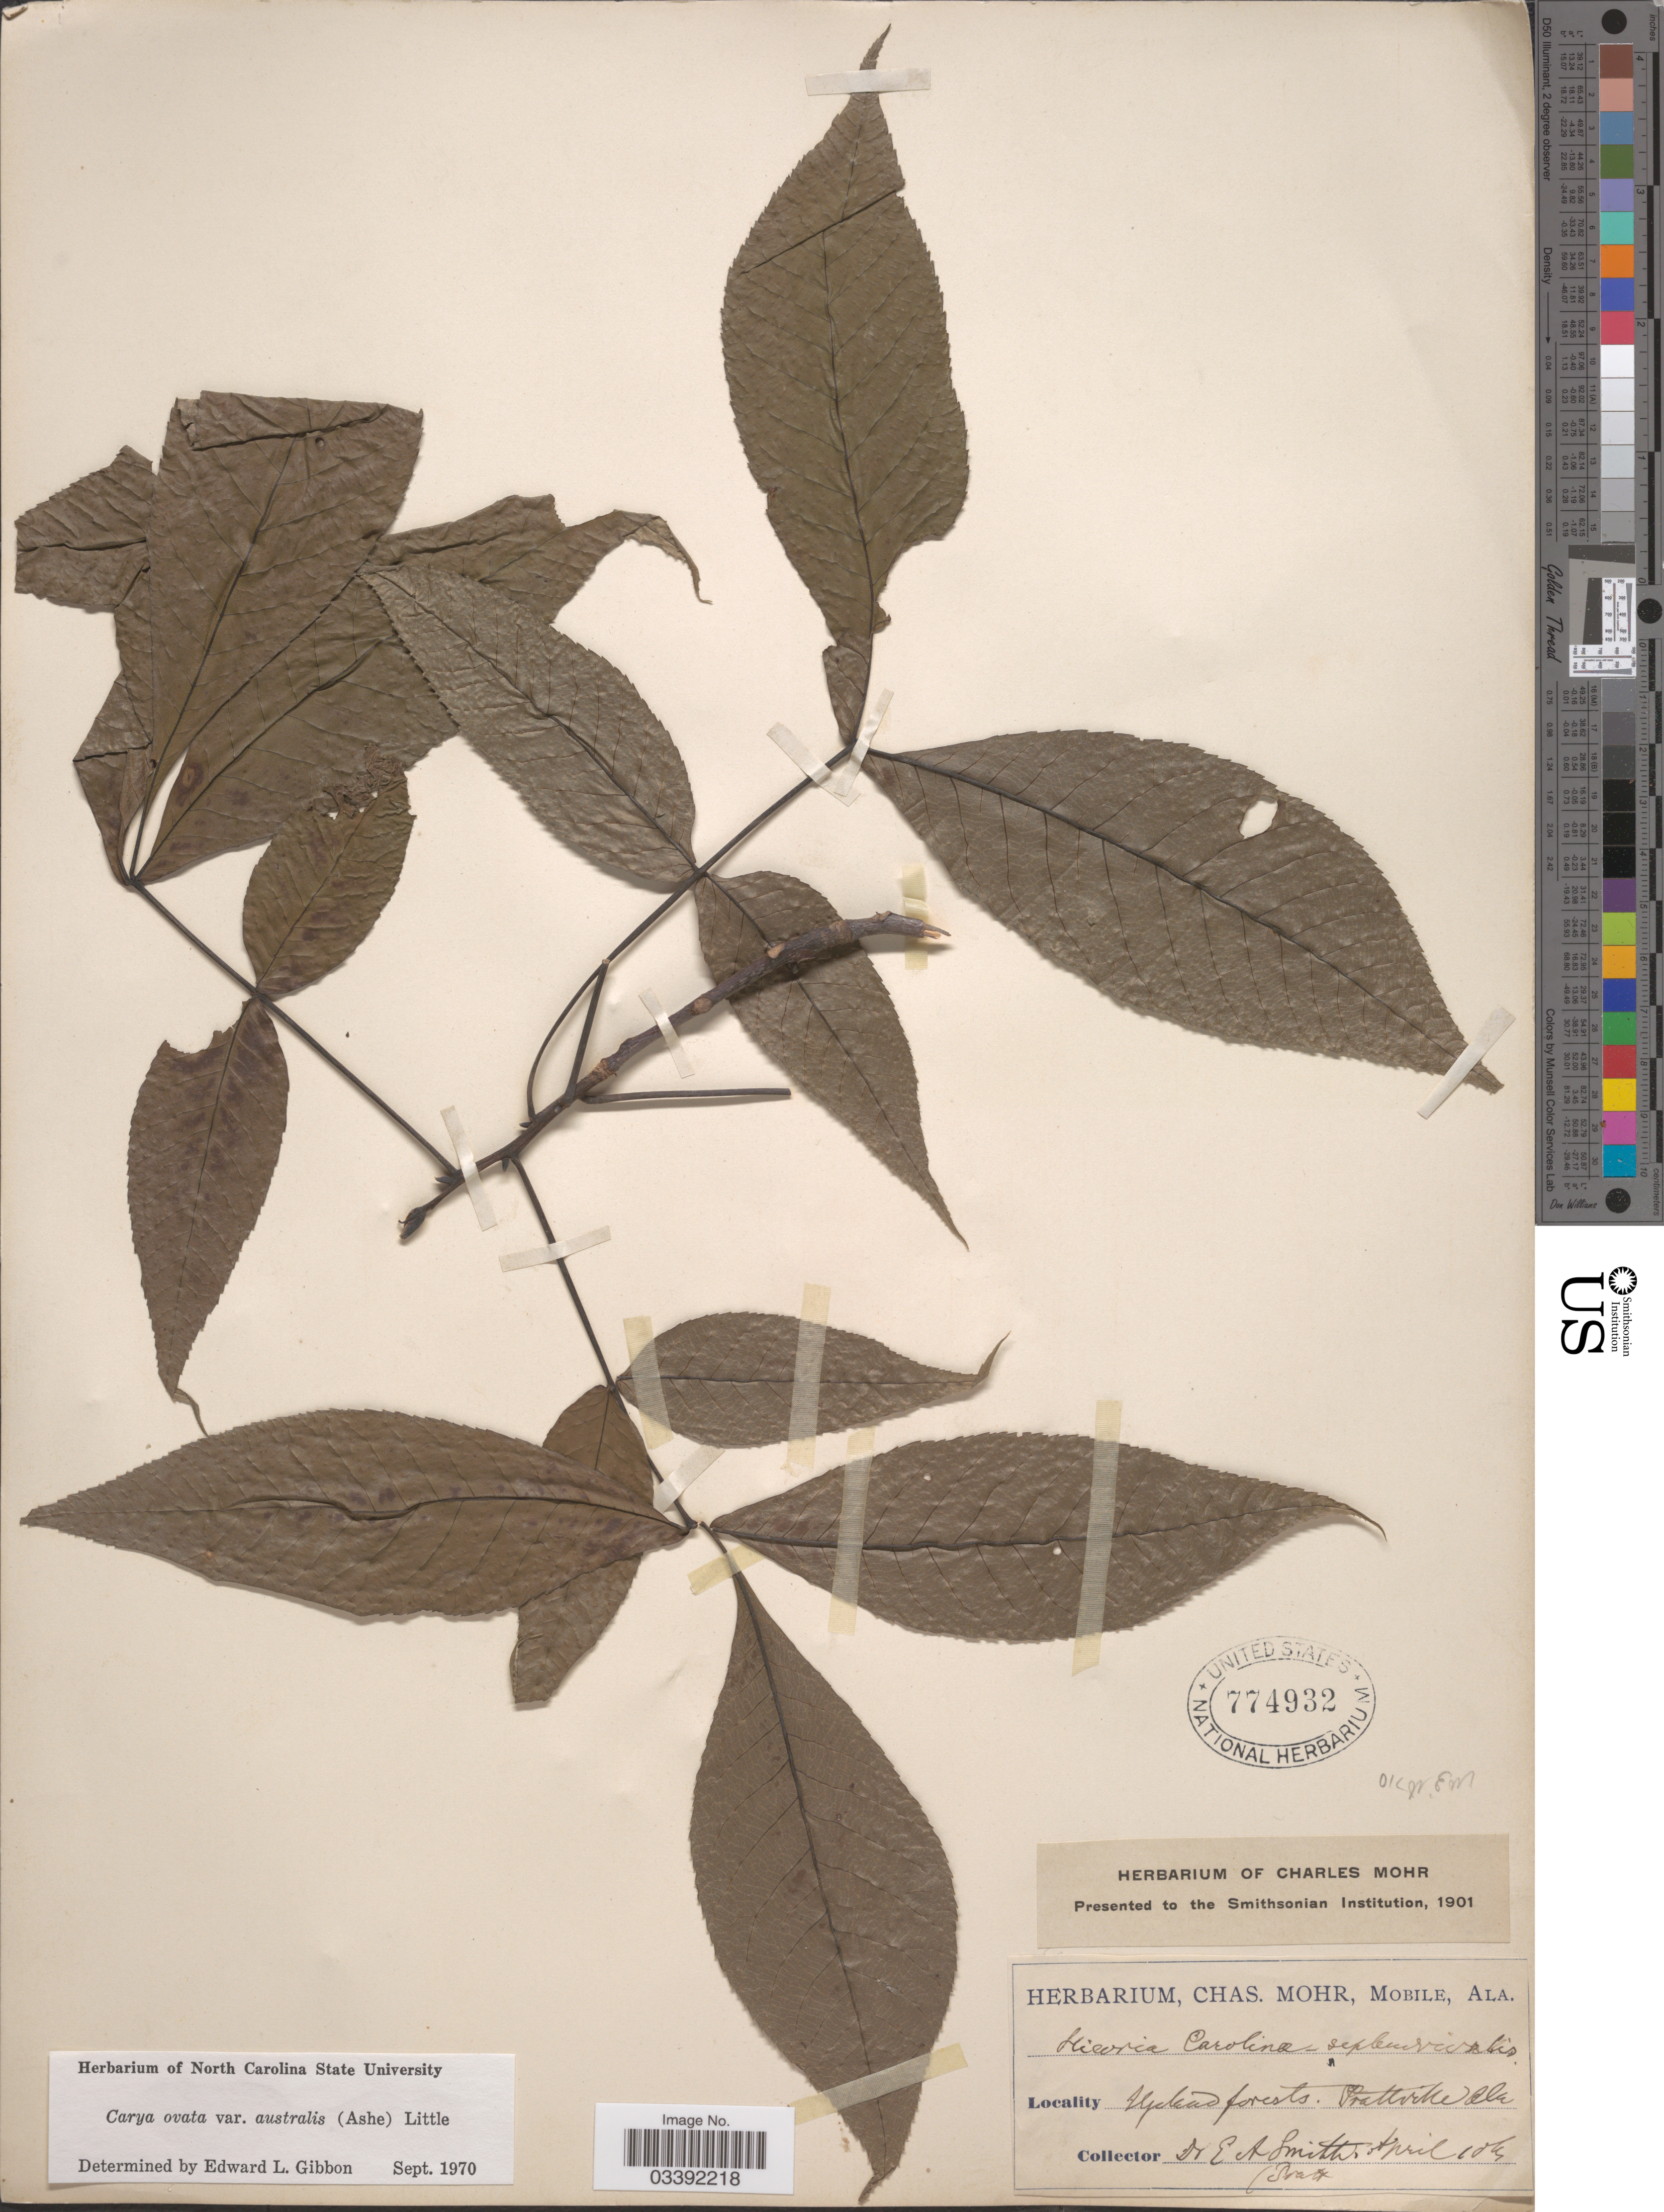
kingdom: Plantae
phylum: Tracheophyta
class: Magnoliopsida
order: Fagales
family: Juglandaceae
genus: Carya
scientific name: Carya ovata var. australis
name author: (Ashe) Little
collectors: E. A. Smith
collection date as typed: Transcribed d/m/y: 10/4/5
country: United States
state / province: Alabama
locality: Upland forests. Prattville.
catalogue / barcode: US 774932